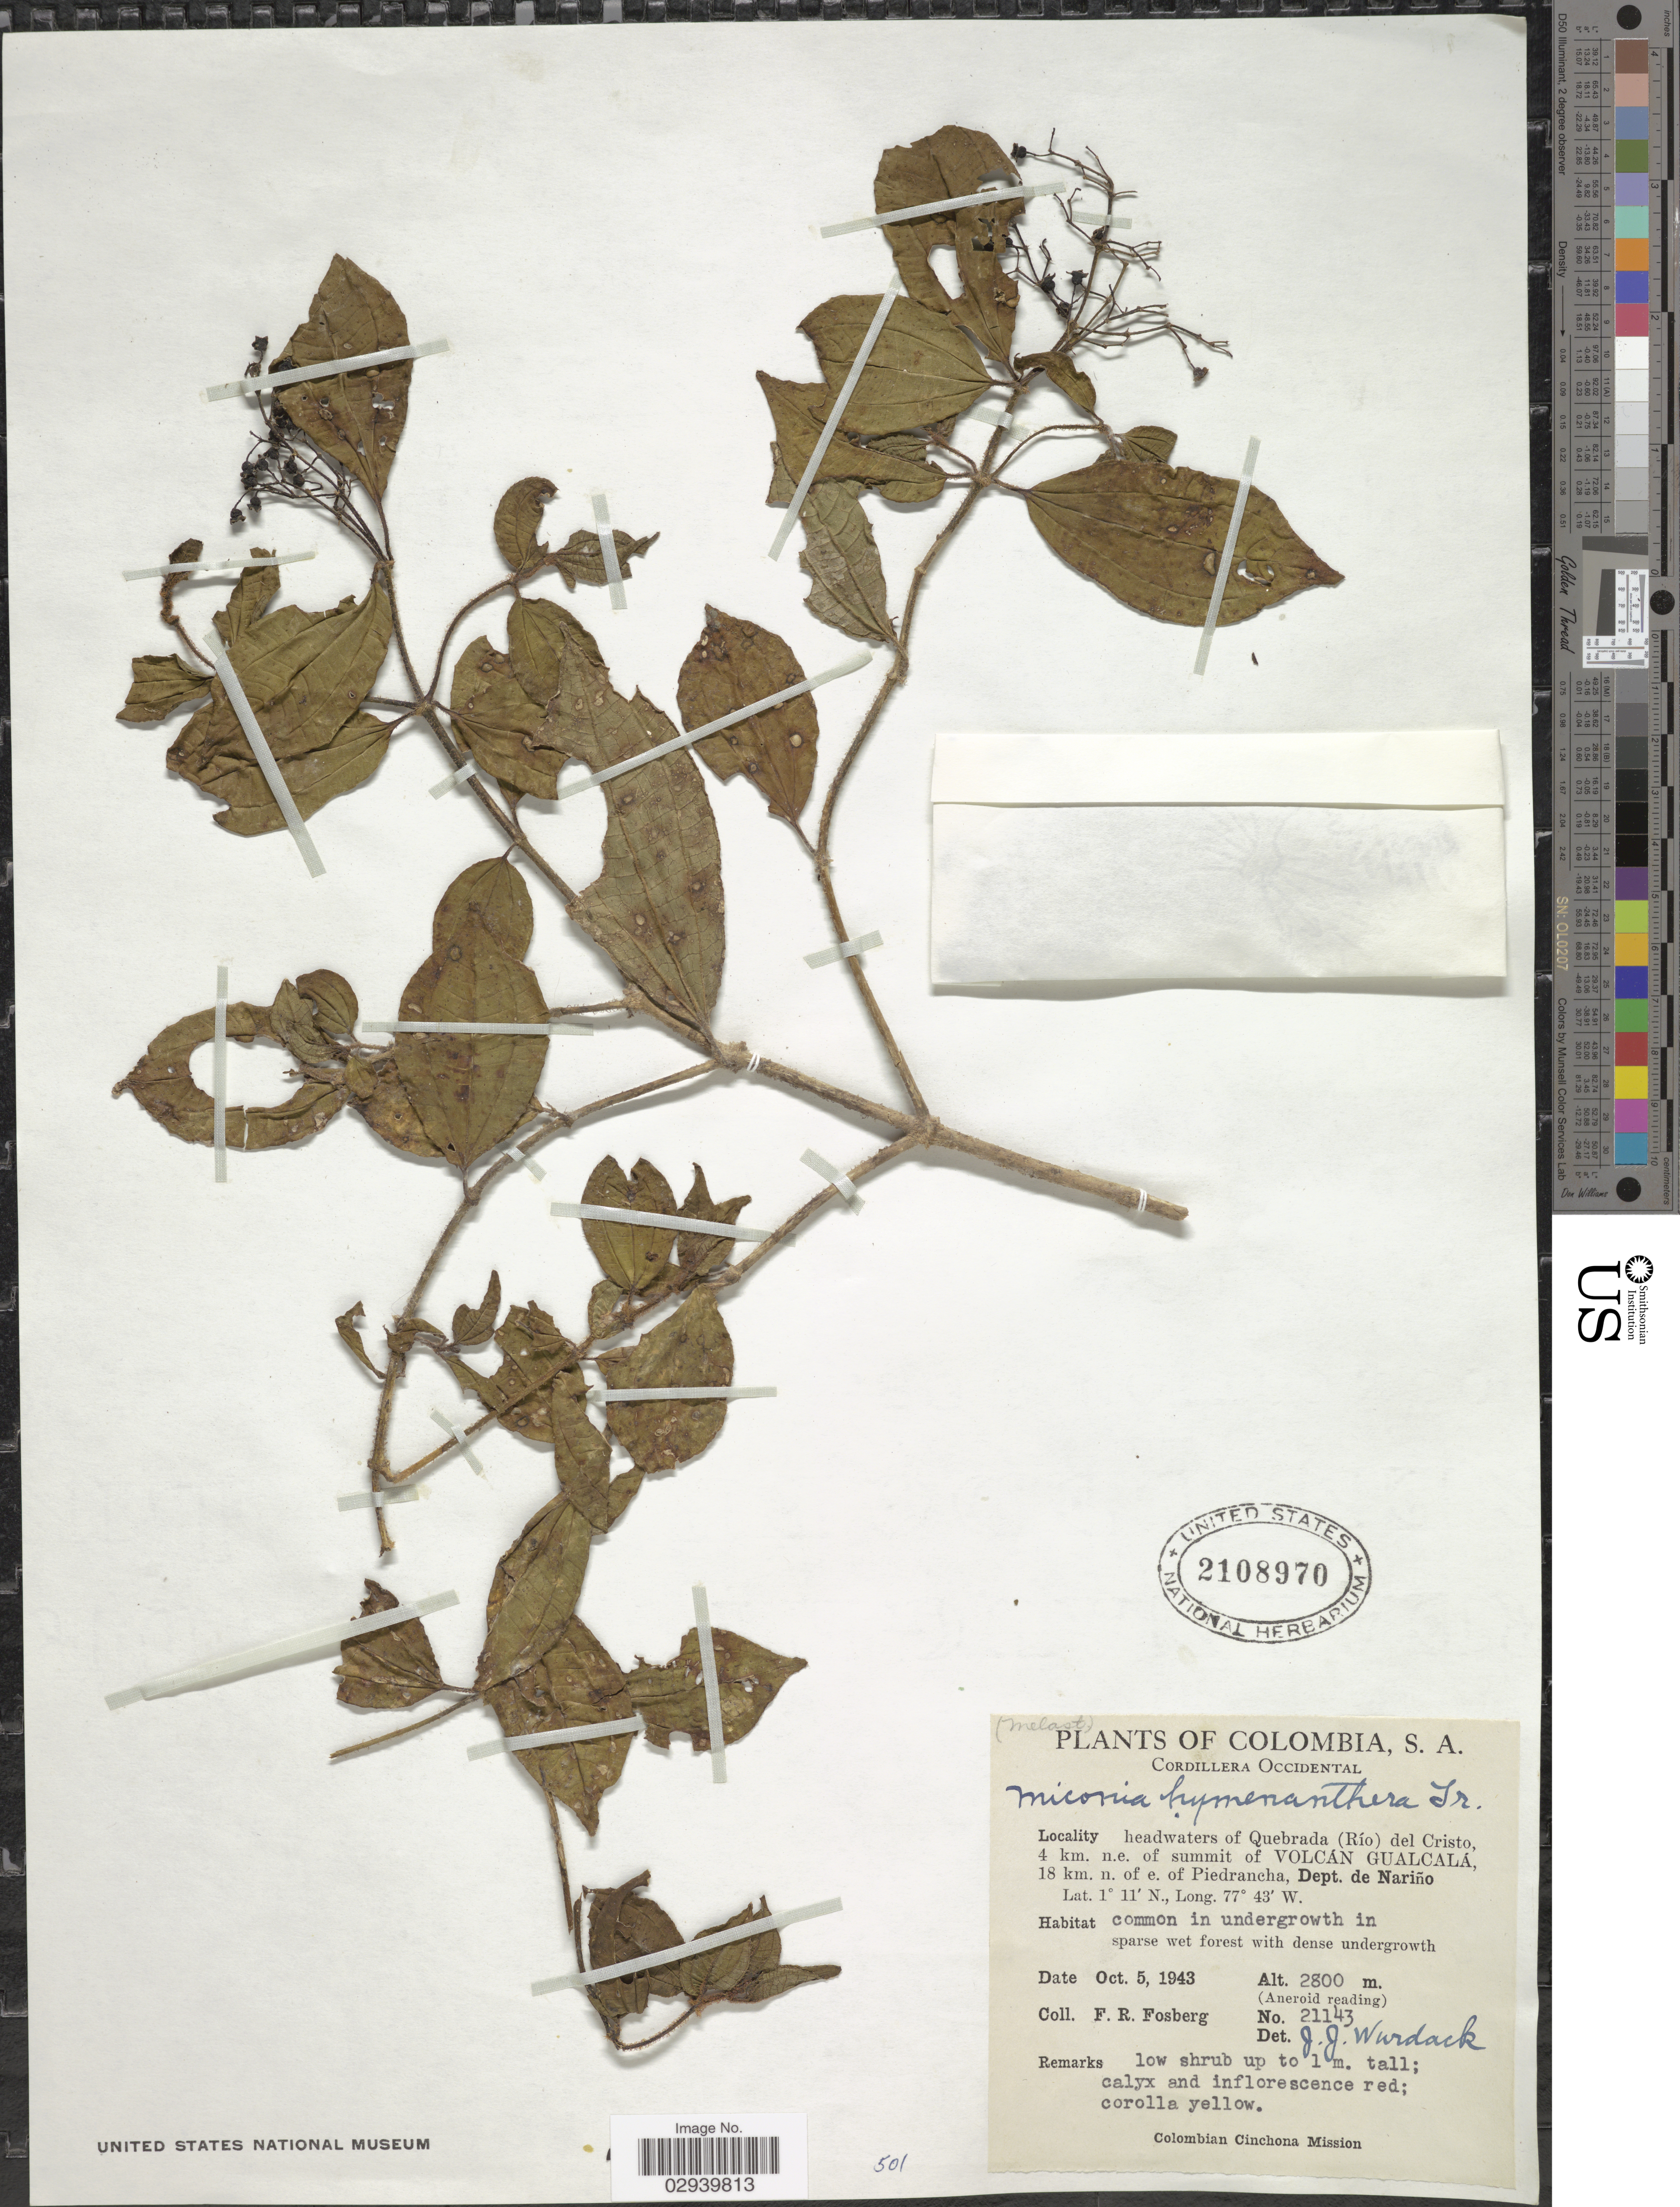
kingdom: Plantae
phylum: Tracheophyta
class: Magnoliopsida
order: Myrtales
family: Melastomataceae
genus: Miconia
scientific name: Miconia hymenanthera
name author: Triana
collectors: F. R. Fosberg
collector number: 21143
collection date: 1943-10-05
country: Colombia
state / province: Nariño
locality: Cordillera Occidental. Headwaters of Quebrada (Río) del Cristo, 4 km. n.e. of summit of Volcán Gualcalá, 18 km. n. of e. of Piedrancha, Dept. de Nariño.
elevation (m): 2800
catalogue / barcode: US 2108970